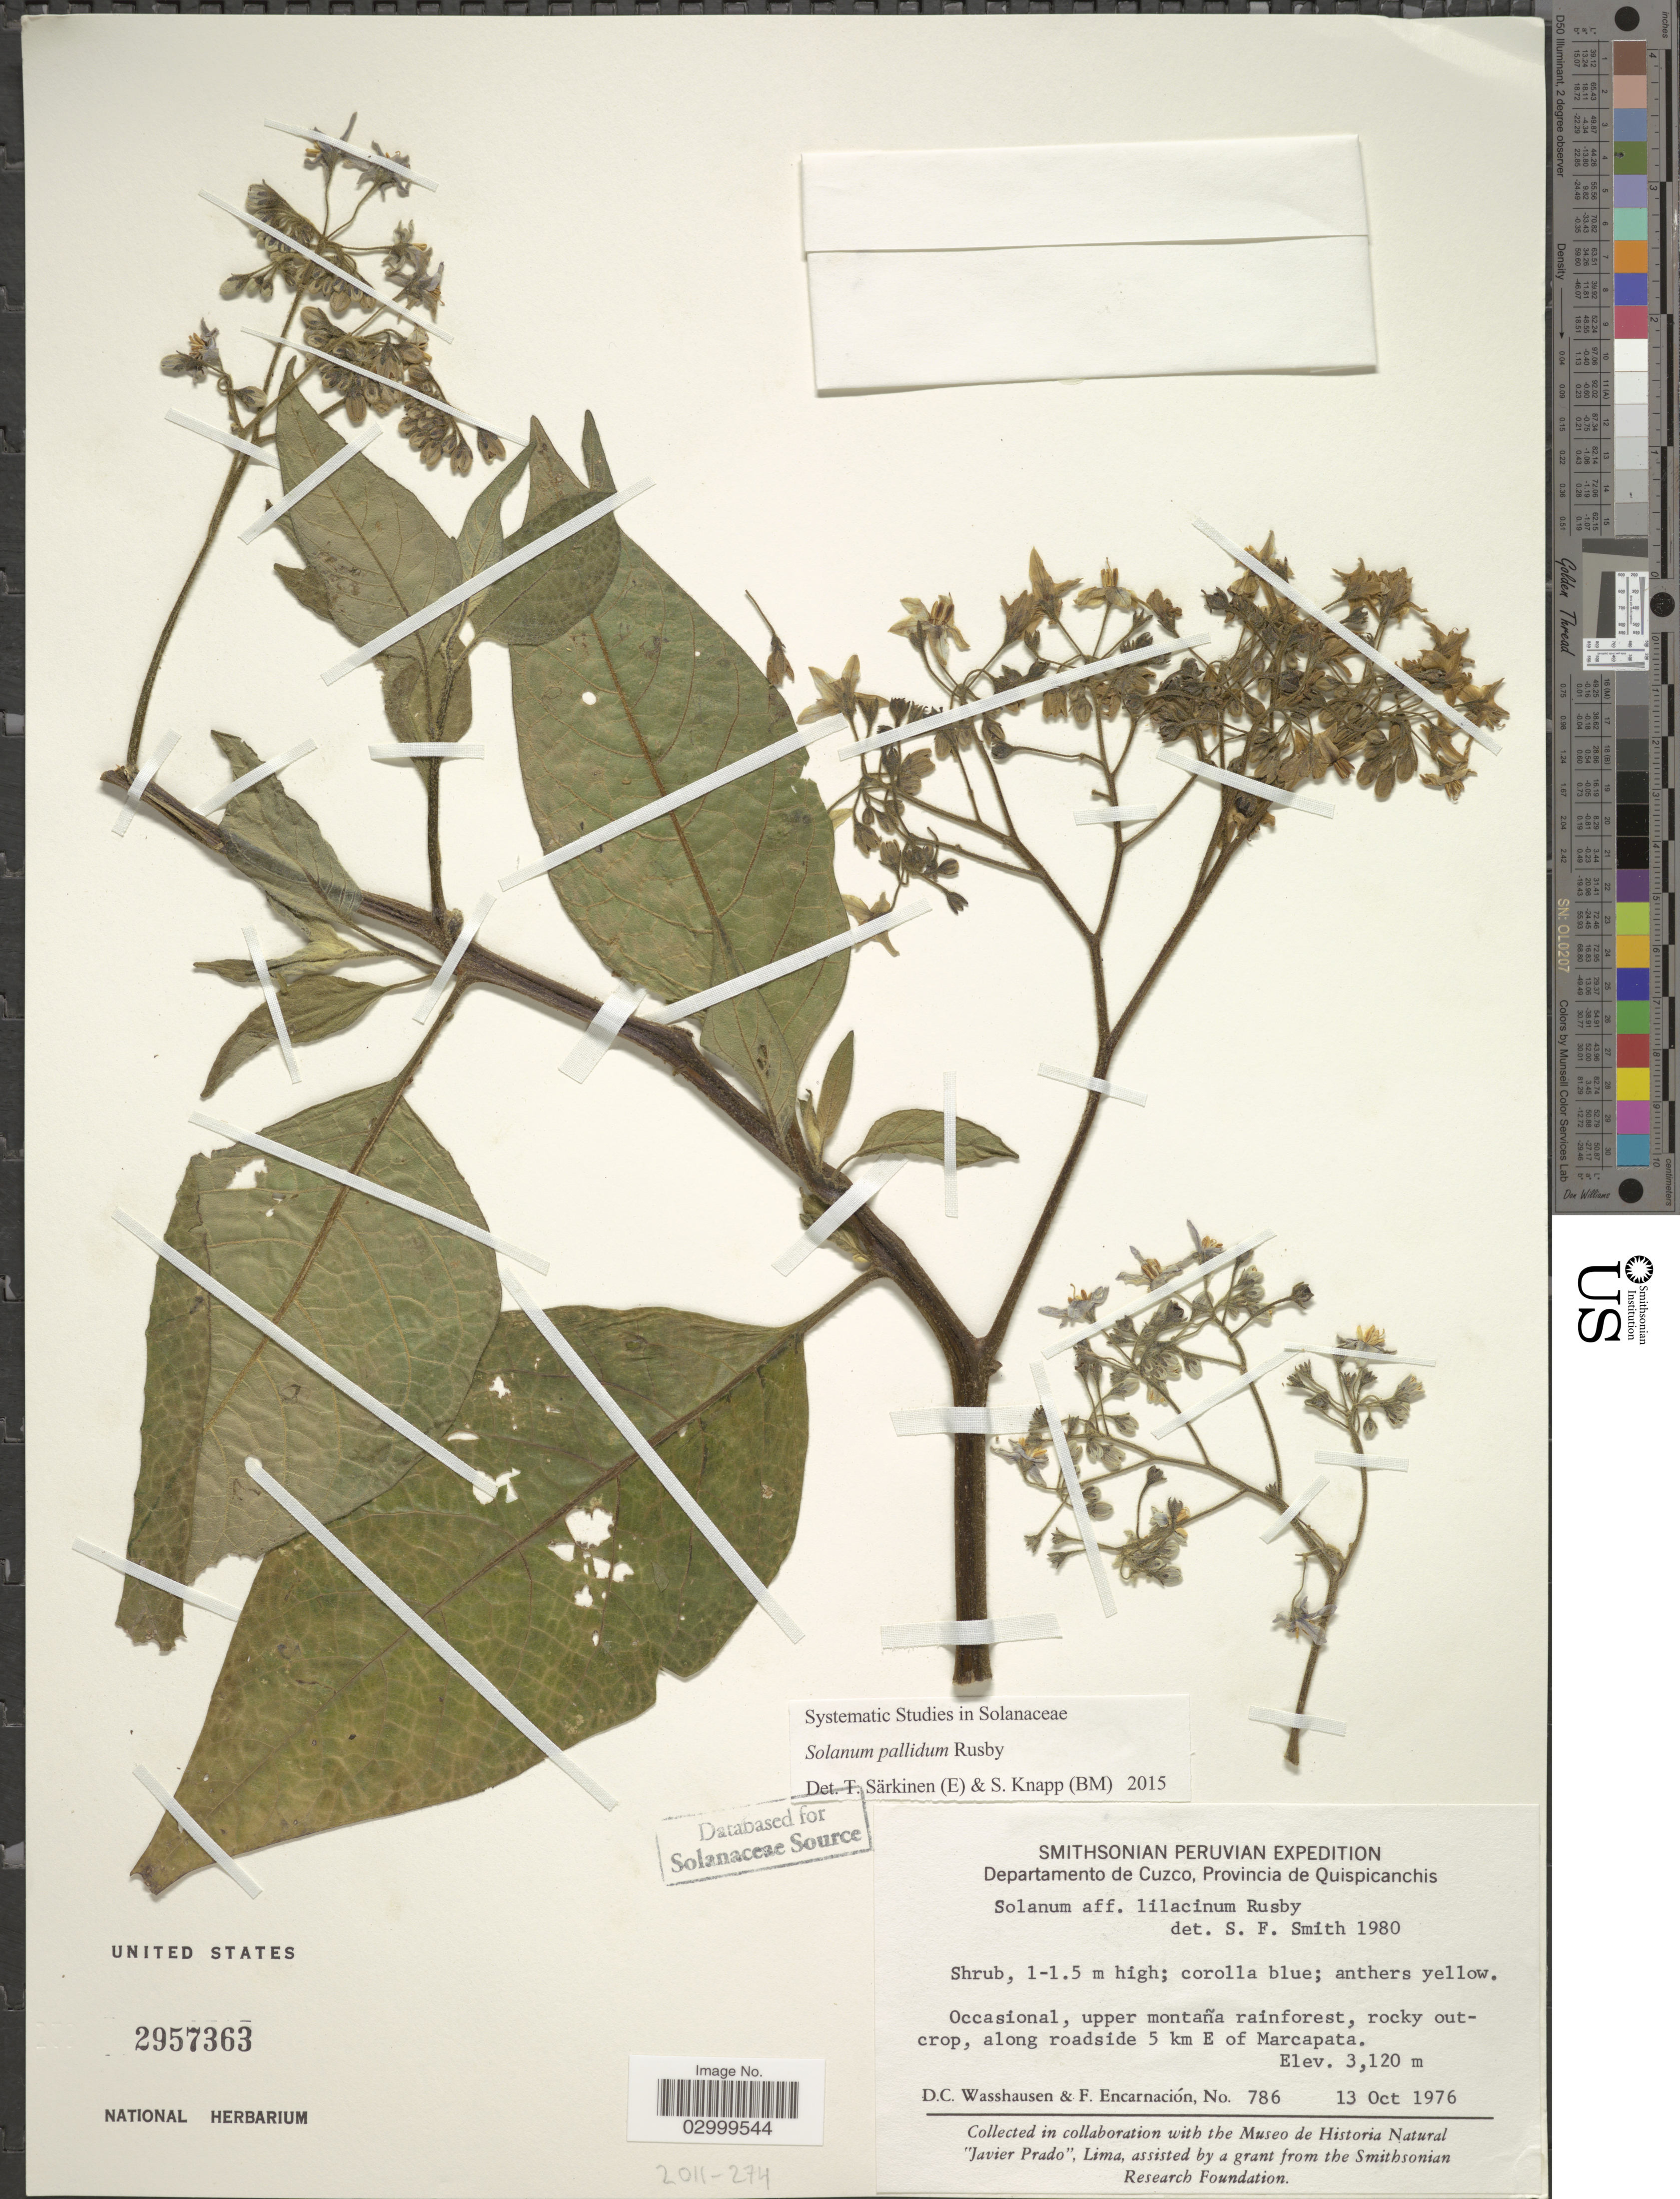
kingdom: Plantae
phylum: Tracheophyta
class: Magnoliopsida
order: Solanales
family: Solanaceae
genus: Solanum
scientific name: Solanum pallidum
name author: Rusby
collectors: D. C. Wasshausen & F. Encarnación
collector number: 786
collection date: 1976-10-13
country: Peru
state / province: Cusco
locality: Departamento de Cuzco, Provincia de Quispicanchis. Along roadside 5 km E of Marcapata.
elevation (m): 3120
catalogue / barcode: US 2957363